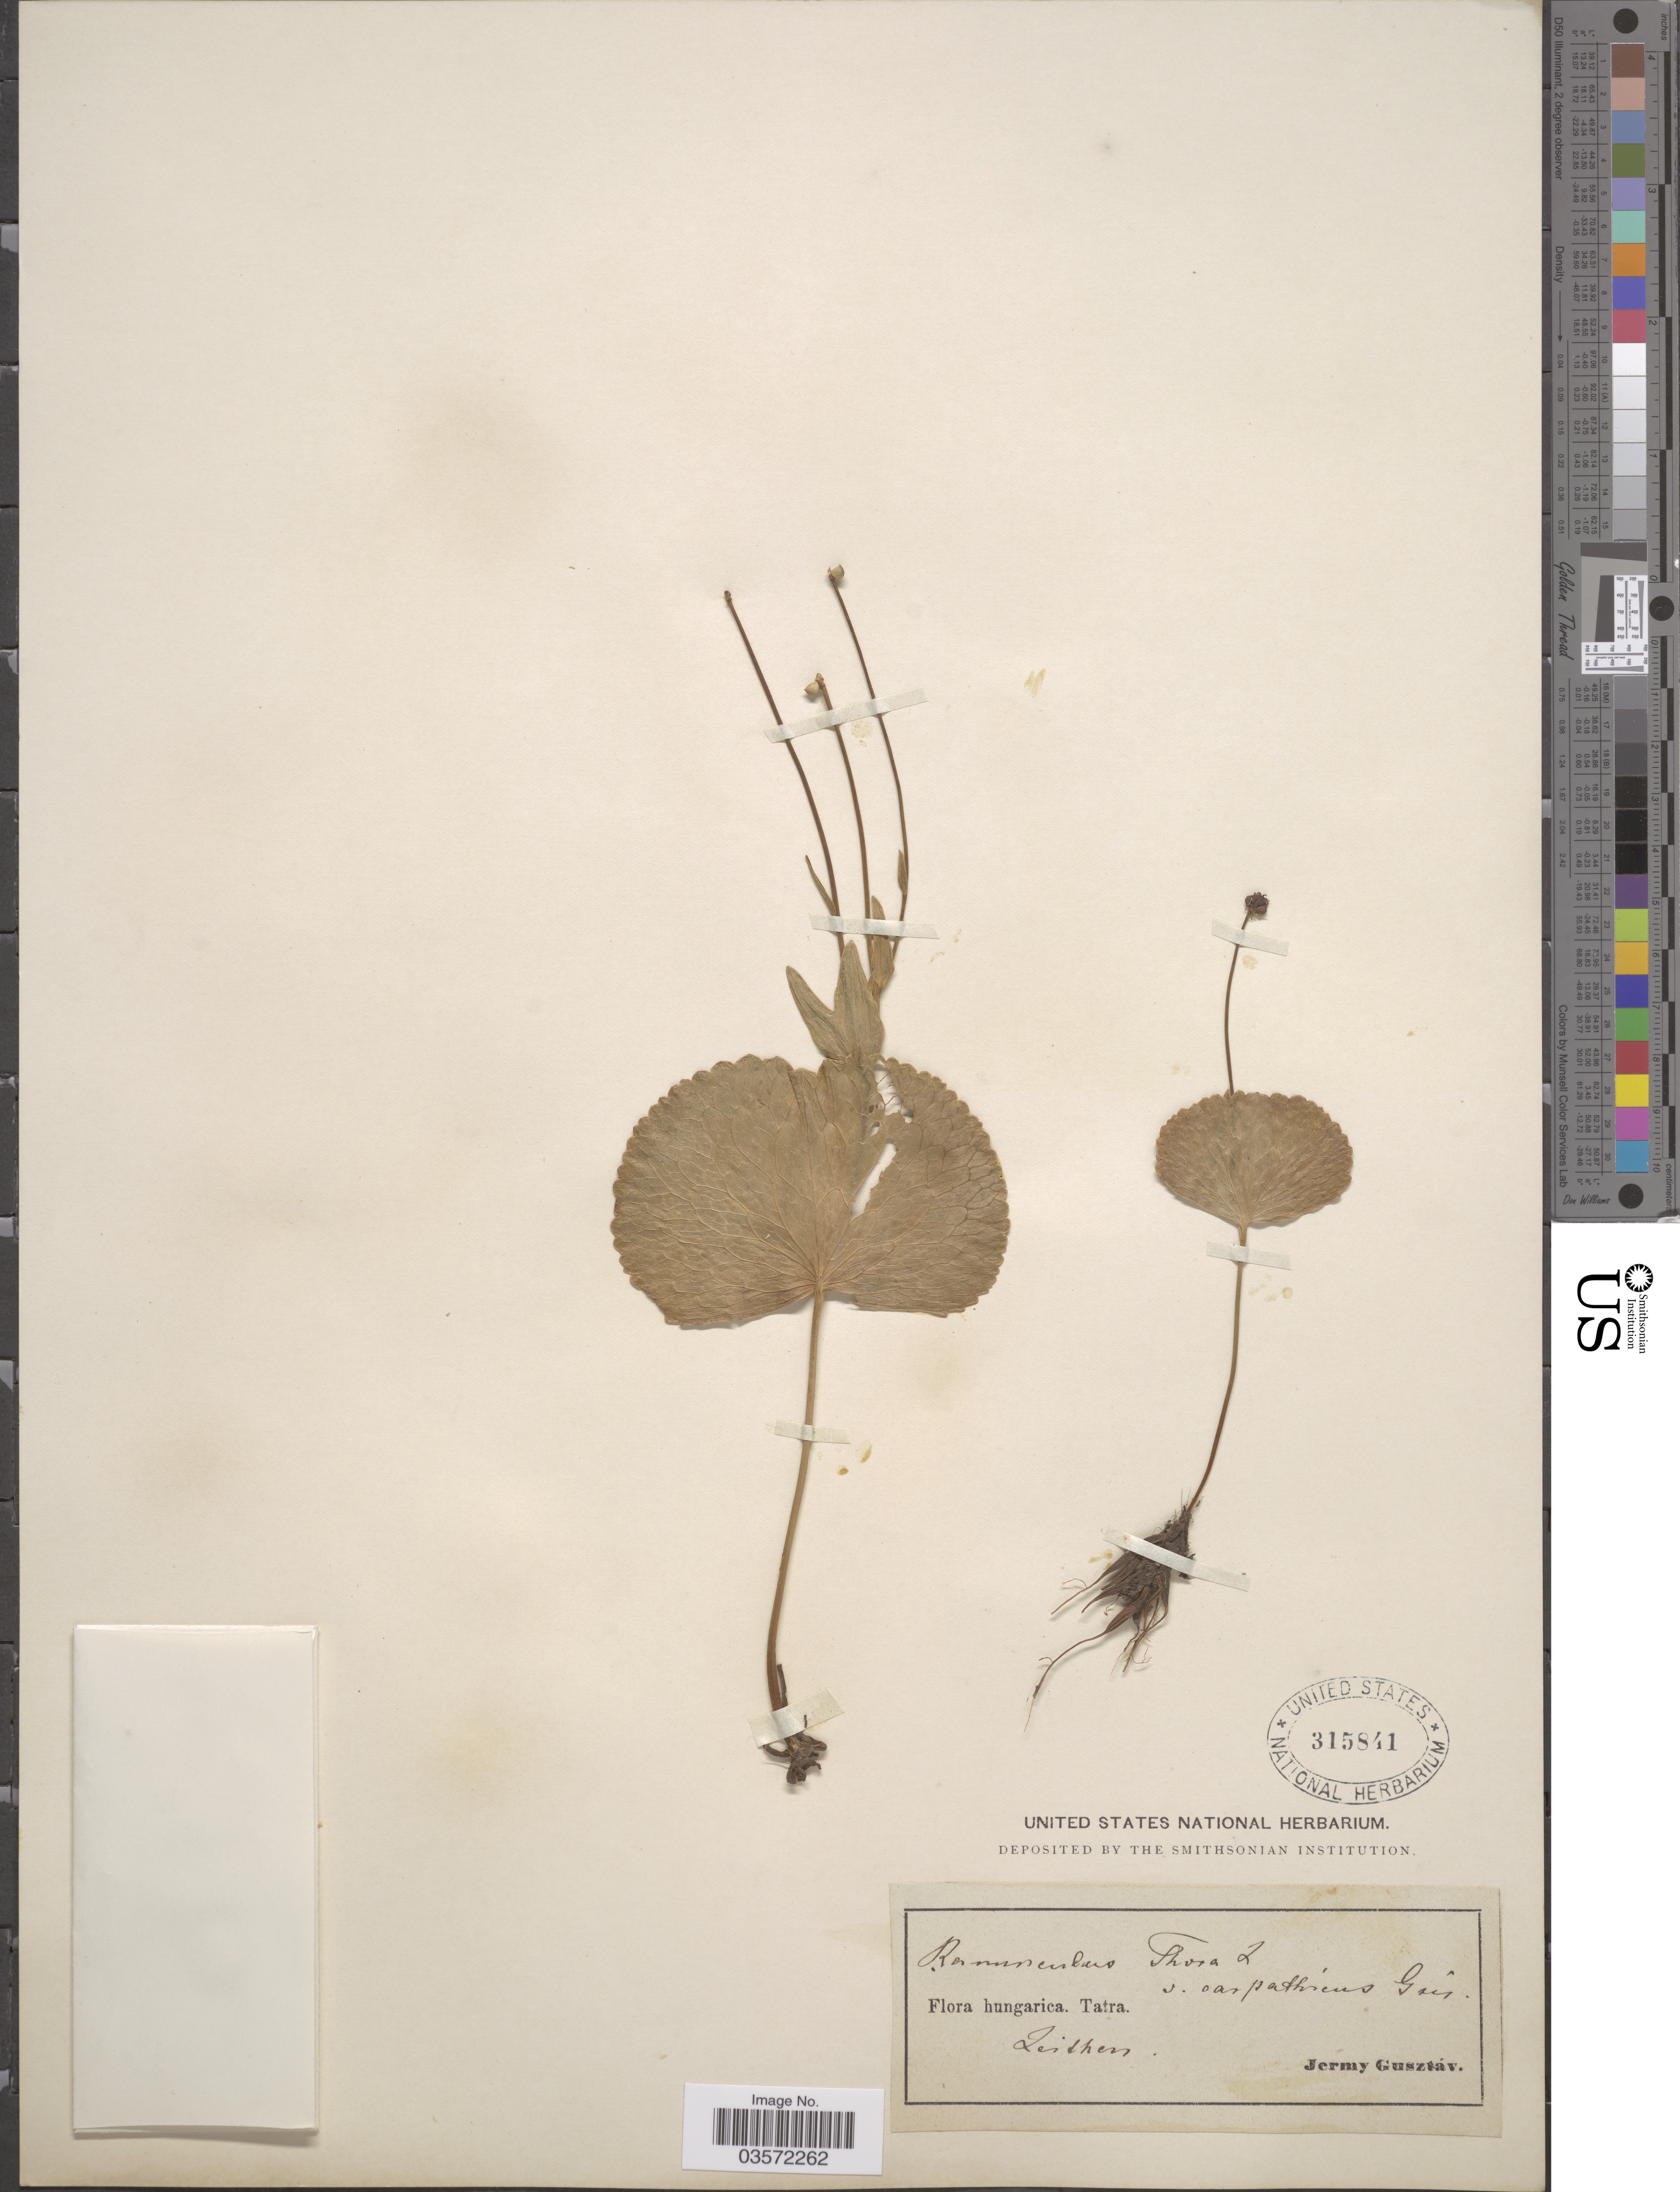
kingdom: Plantae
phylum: Tracheophyta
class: Magnoliopsida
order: Ranunculales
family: Ranunculaceae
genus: Ranunculus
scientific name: Ranunculus thora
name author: L.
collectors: G. Jermy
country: Hungary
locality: Tatra.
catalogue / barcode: US 315841